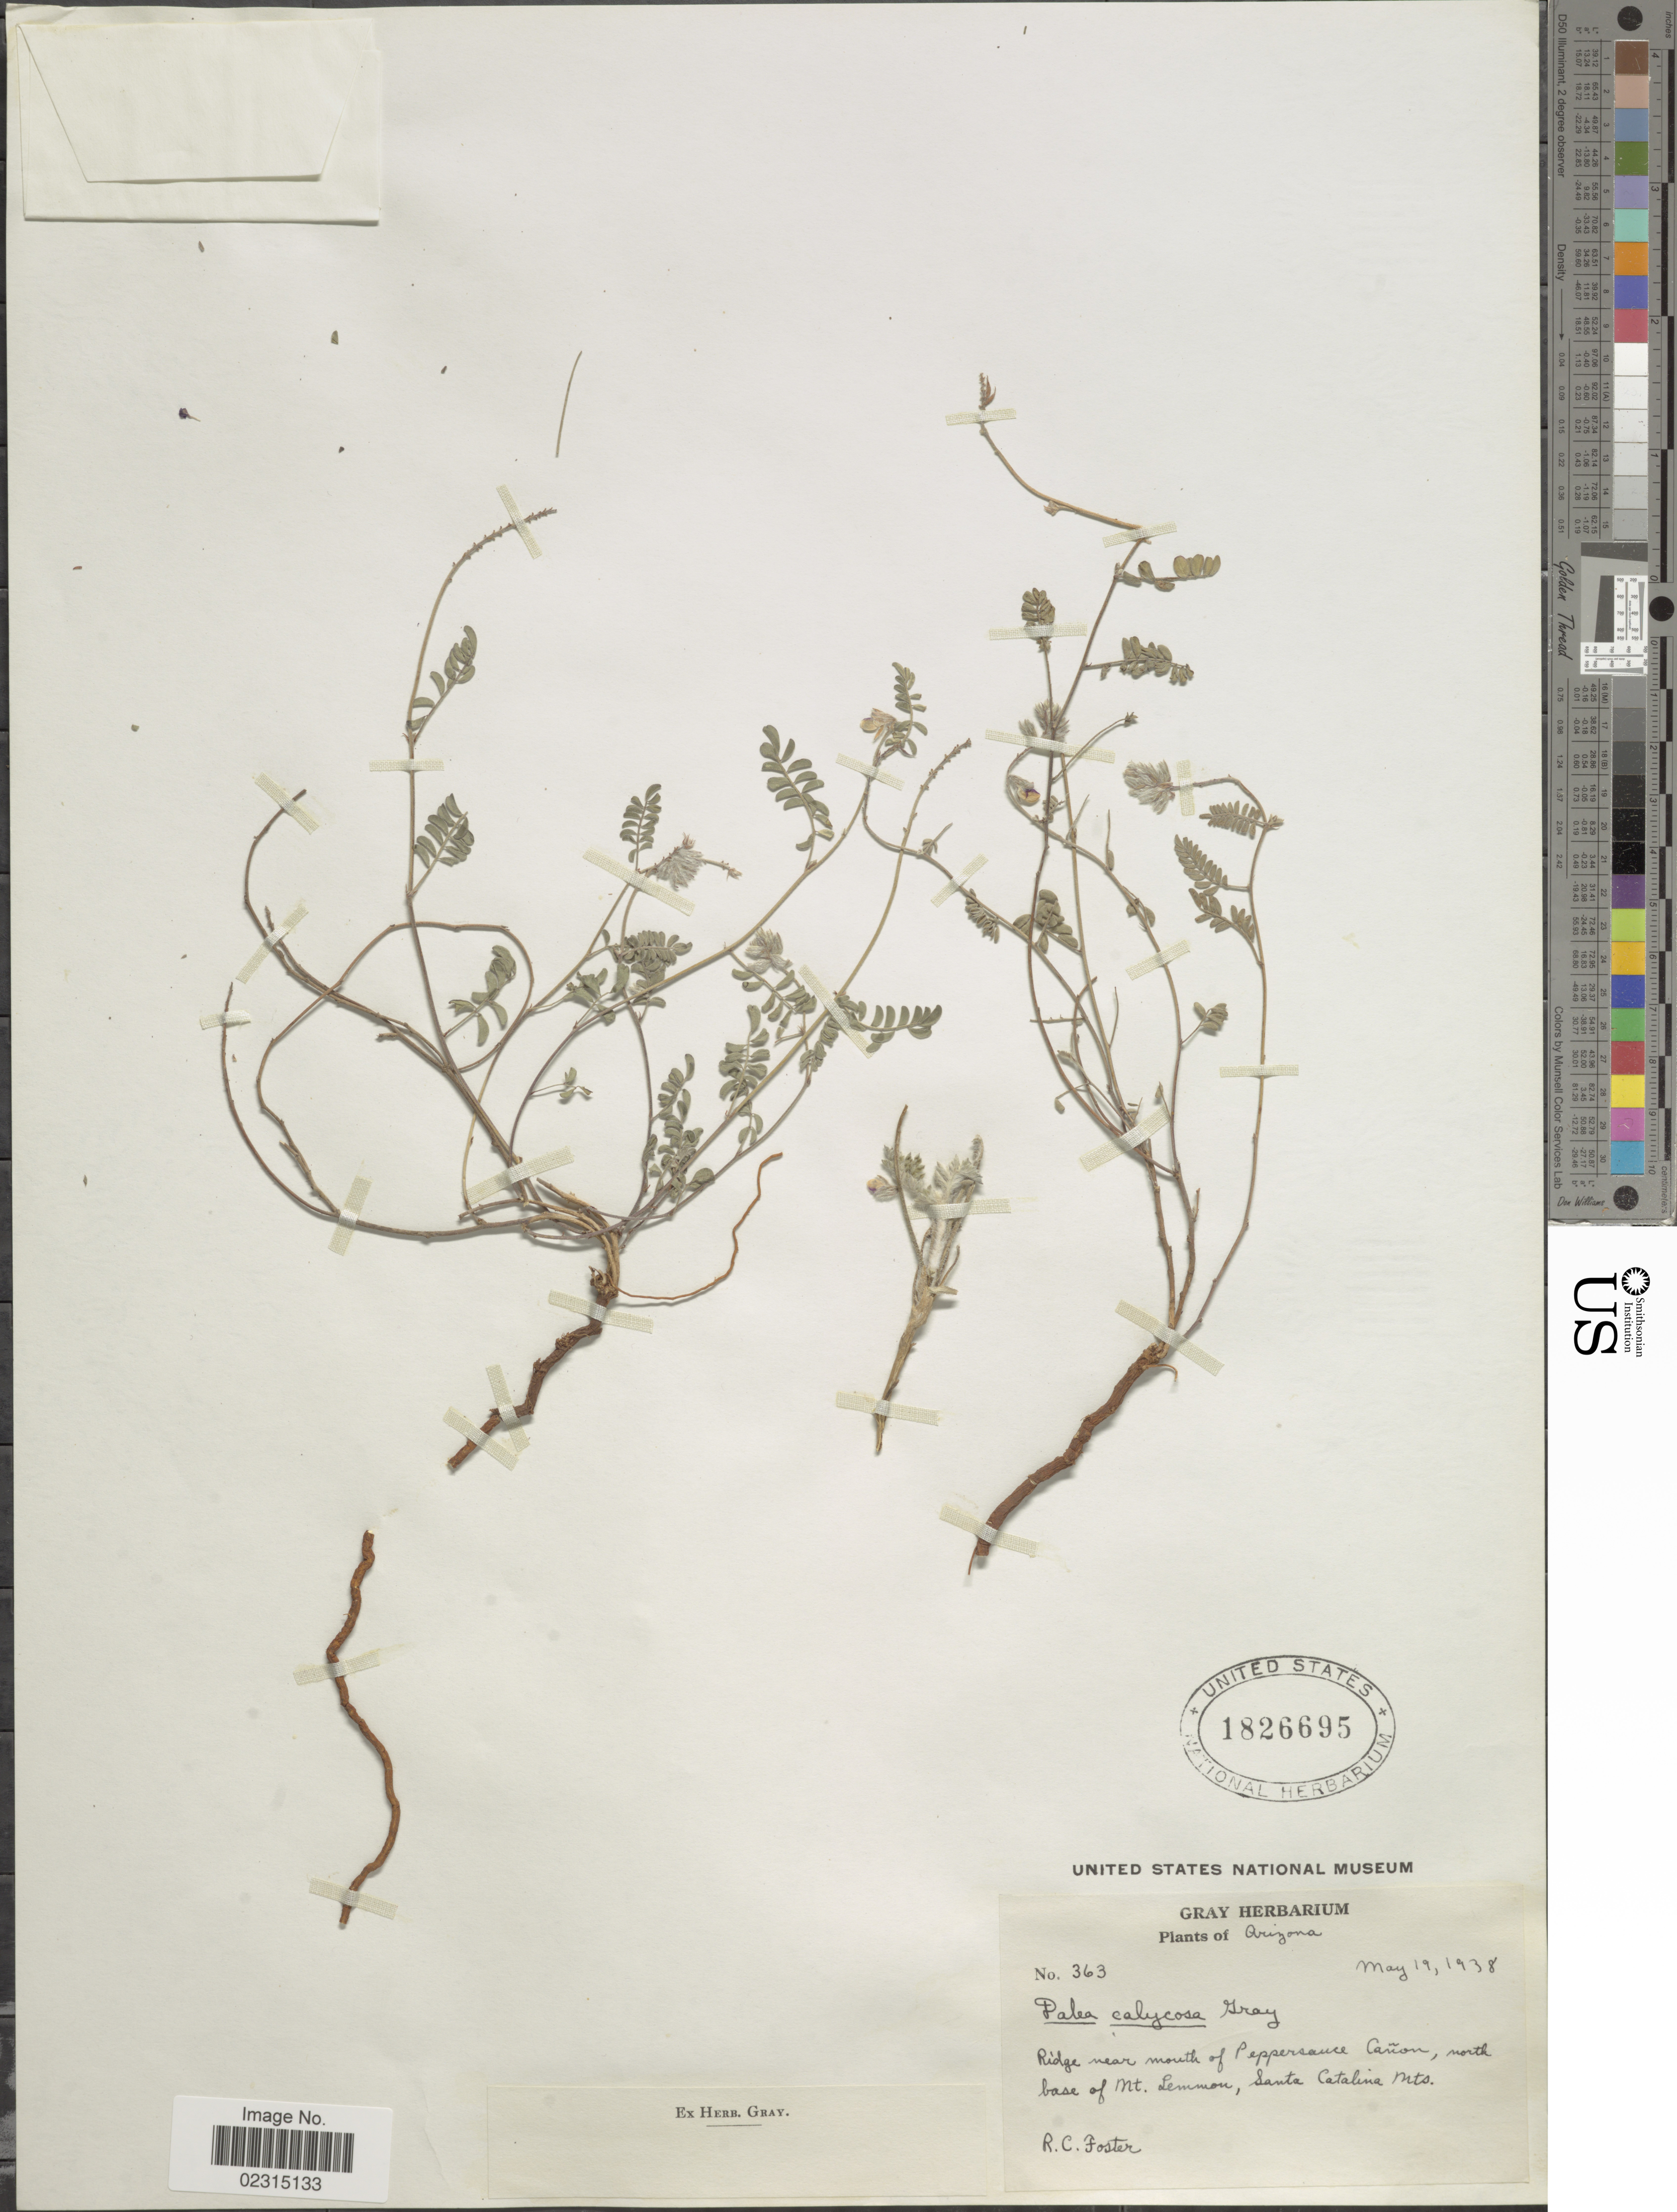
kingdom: Plantae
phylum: Tracheophyta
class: Magnoliopsida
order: Fabales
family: Fabaceae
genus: Marina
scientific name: Marina calycosa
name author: (A. Gray) Barneby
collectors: R. C. Foster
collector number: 363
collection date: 1938-05-19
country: United States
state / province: Arizona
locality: Ridge near mouth of Peppersauce Cañon, north base of Mt Lemmon, Santa Catalina Mts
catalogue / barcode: US 1826695